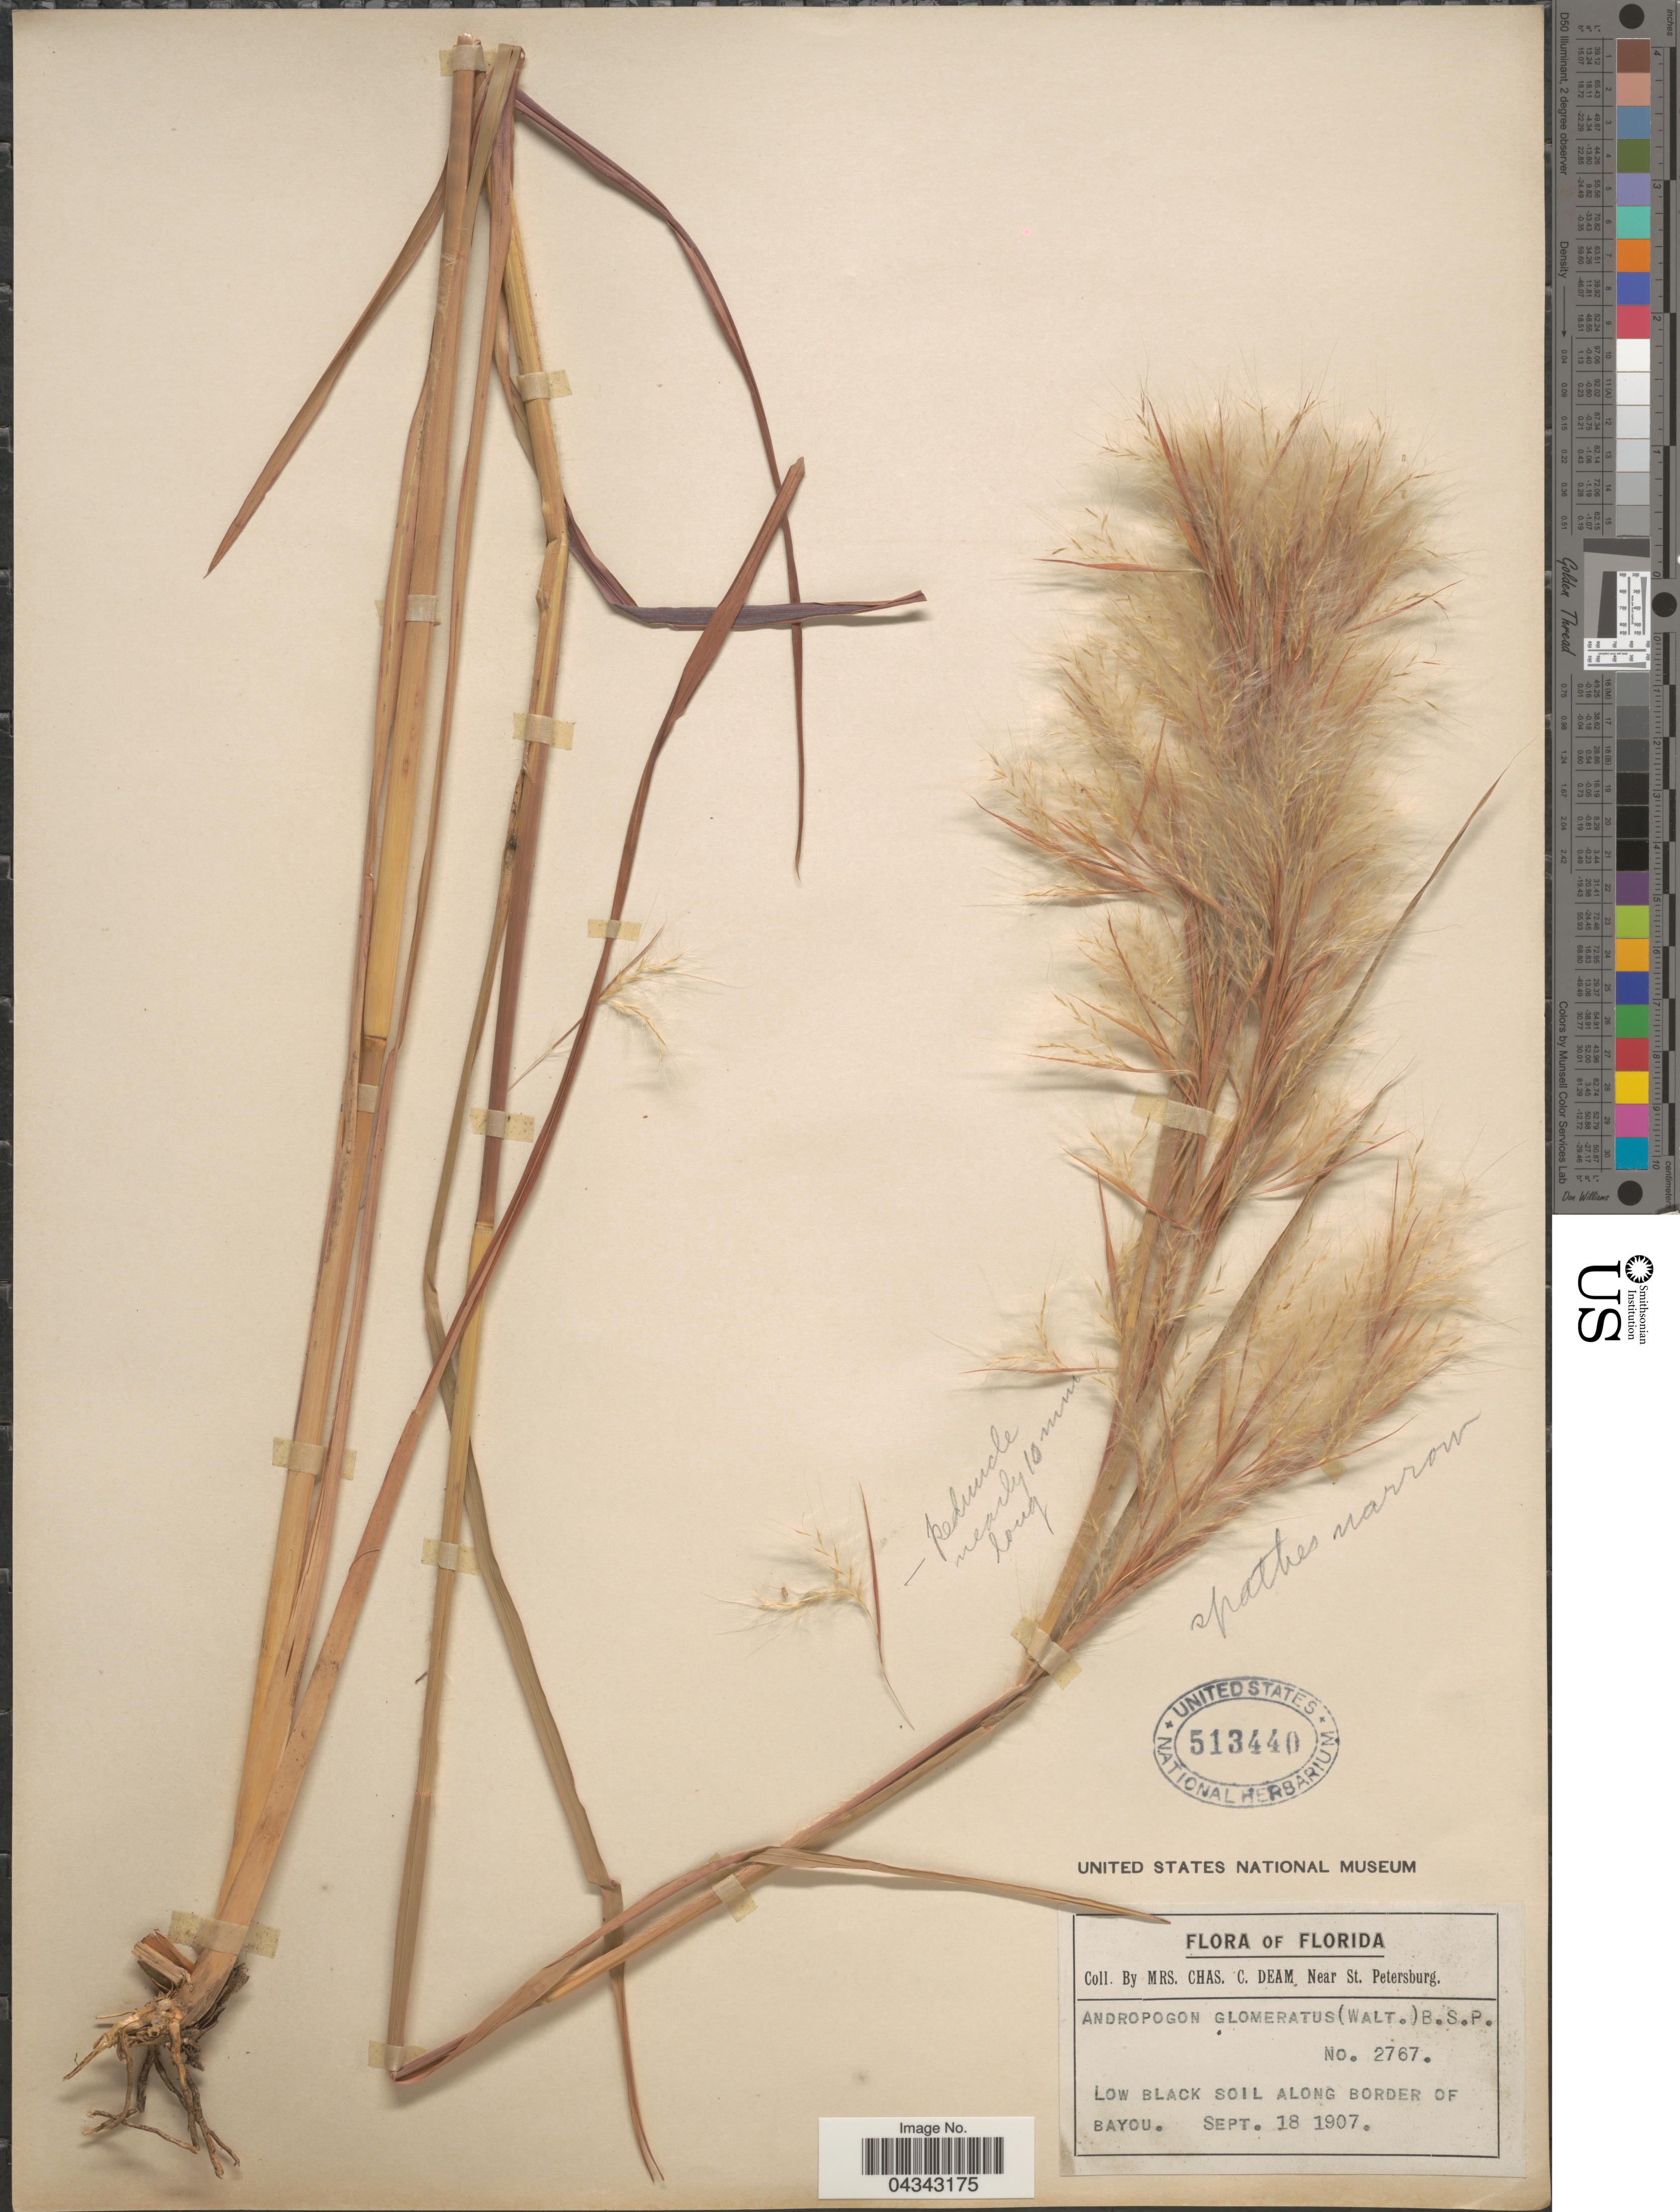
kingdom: Plantae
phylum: Tracheophyta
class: Liliopsida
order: Poales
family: Poaceae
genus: Andropogon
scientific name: Andropogon glomeratus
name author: (Walter) Britton, Stearns & Poggenb.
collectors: C. Deam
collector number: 2767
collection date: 1907-09-18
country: United States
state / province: Florida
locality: Nea St. Petersburg. Low black soil along border of Bayou.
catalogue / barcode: US 513440